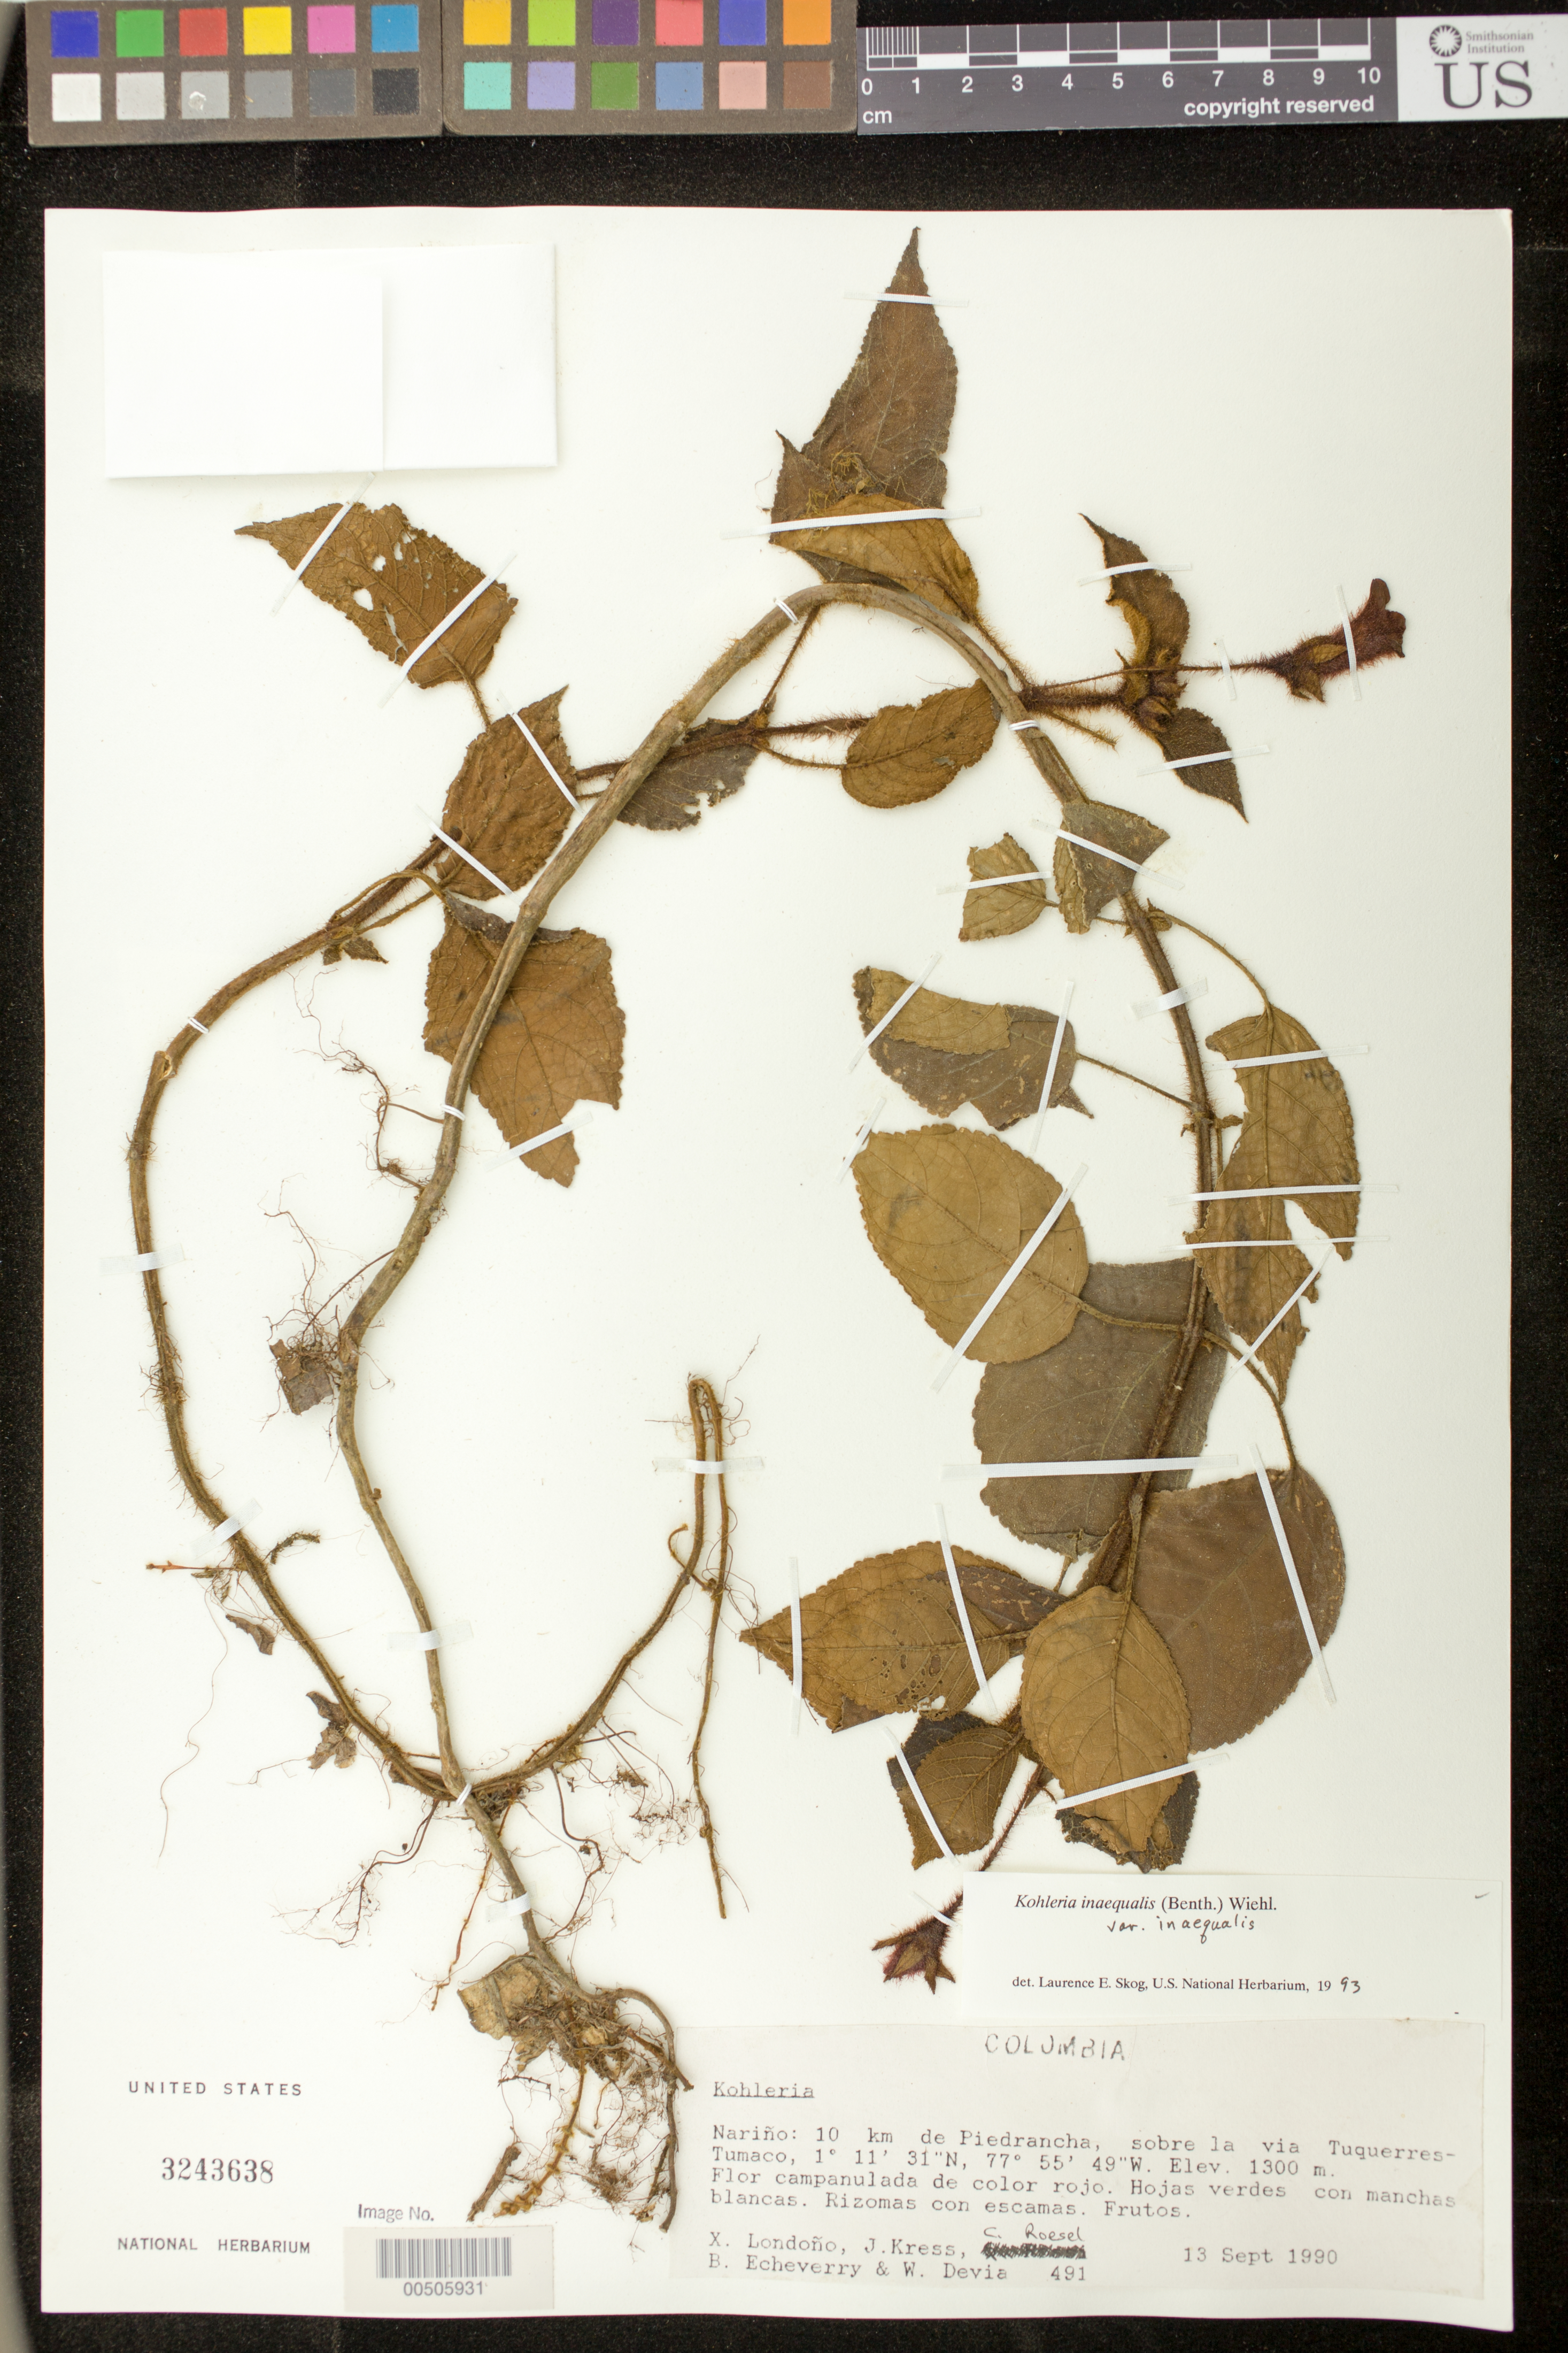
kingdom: Plantae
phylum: Tracheophyta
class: Magnoliopsida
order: Lamiales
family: Gesneriaceae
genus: Kohleria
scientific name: Kohleria inaequalis var. inaequalis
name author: (Benth.) Wiehler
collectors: X. Londoño, W. J. Kress, C. S. Roesel, B. Echeverry & W. Devia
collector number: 491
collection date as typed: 13 Sep 1990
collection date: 1990-09-13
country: Colombia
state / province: Nariño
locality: Piedrancha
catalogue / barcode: US 3243638